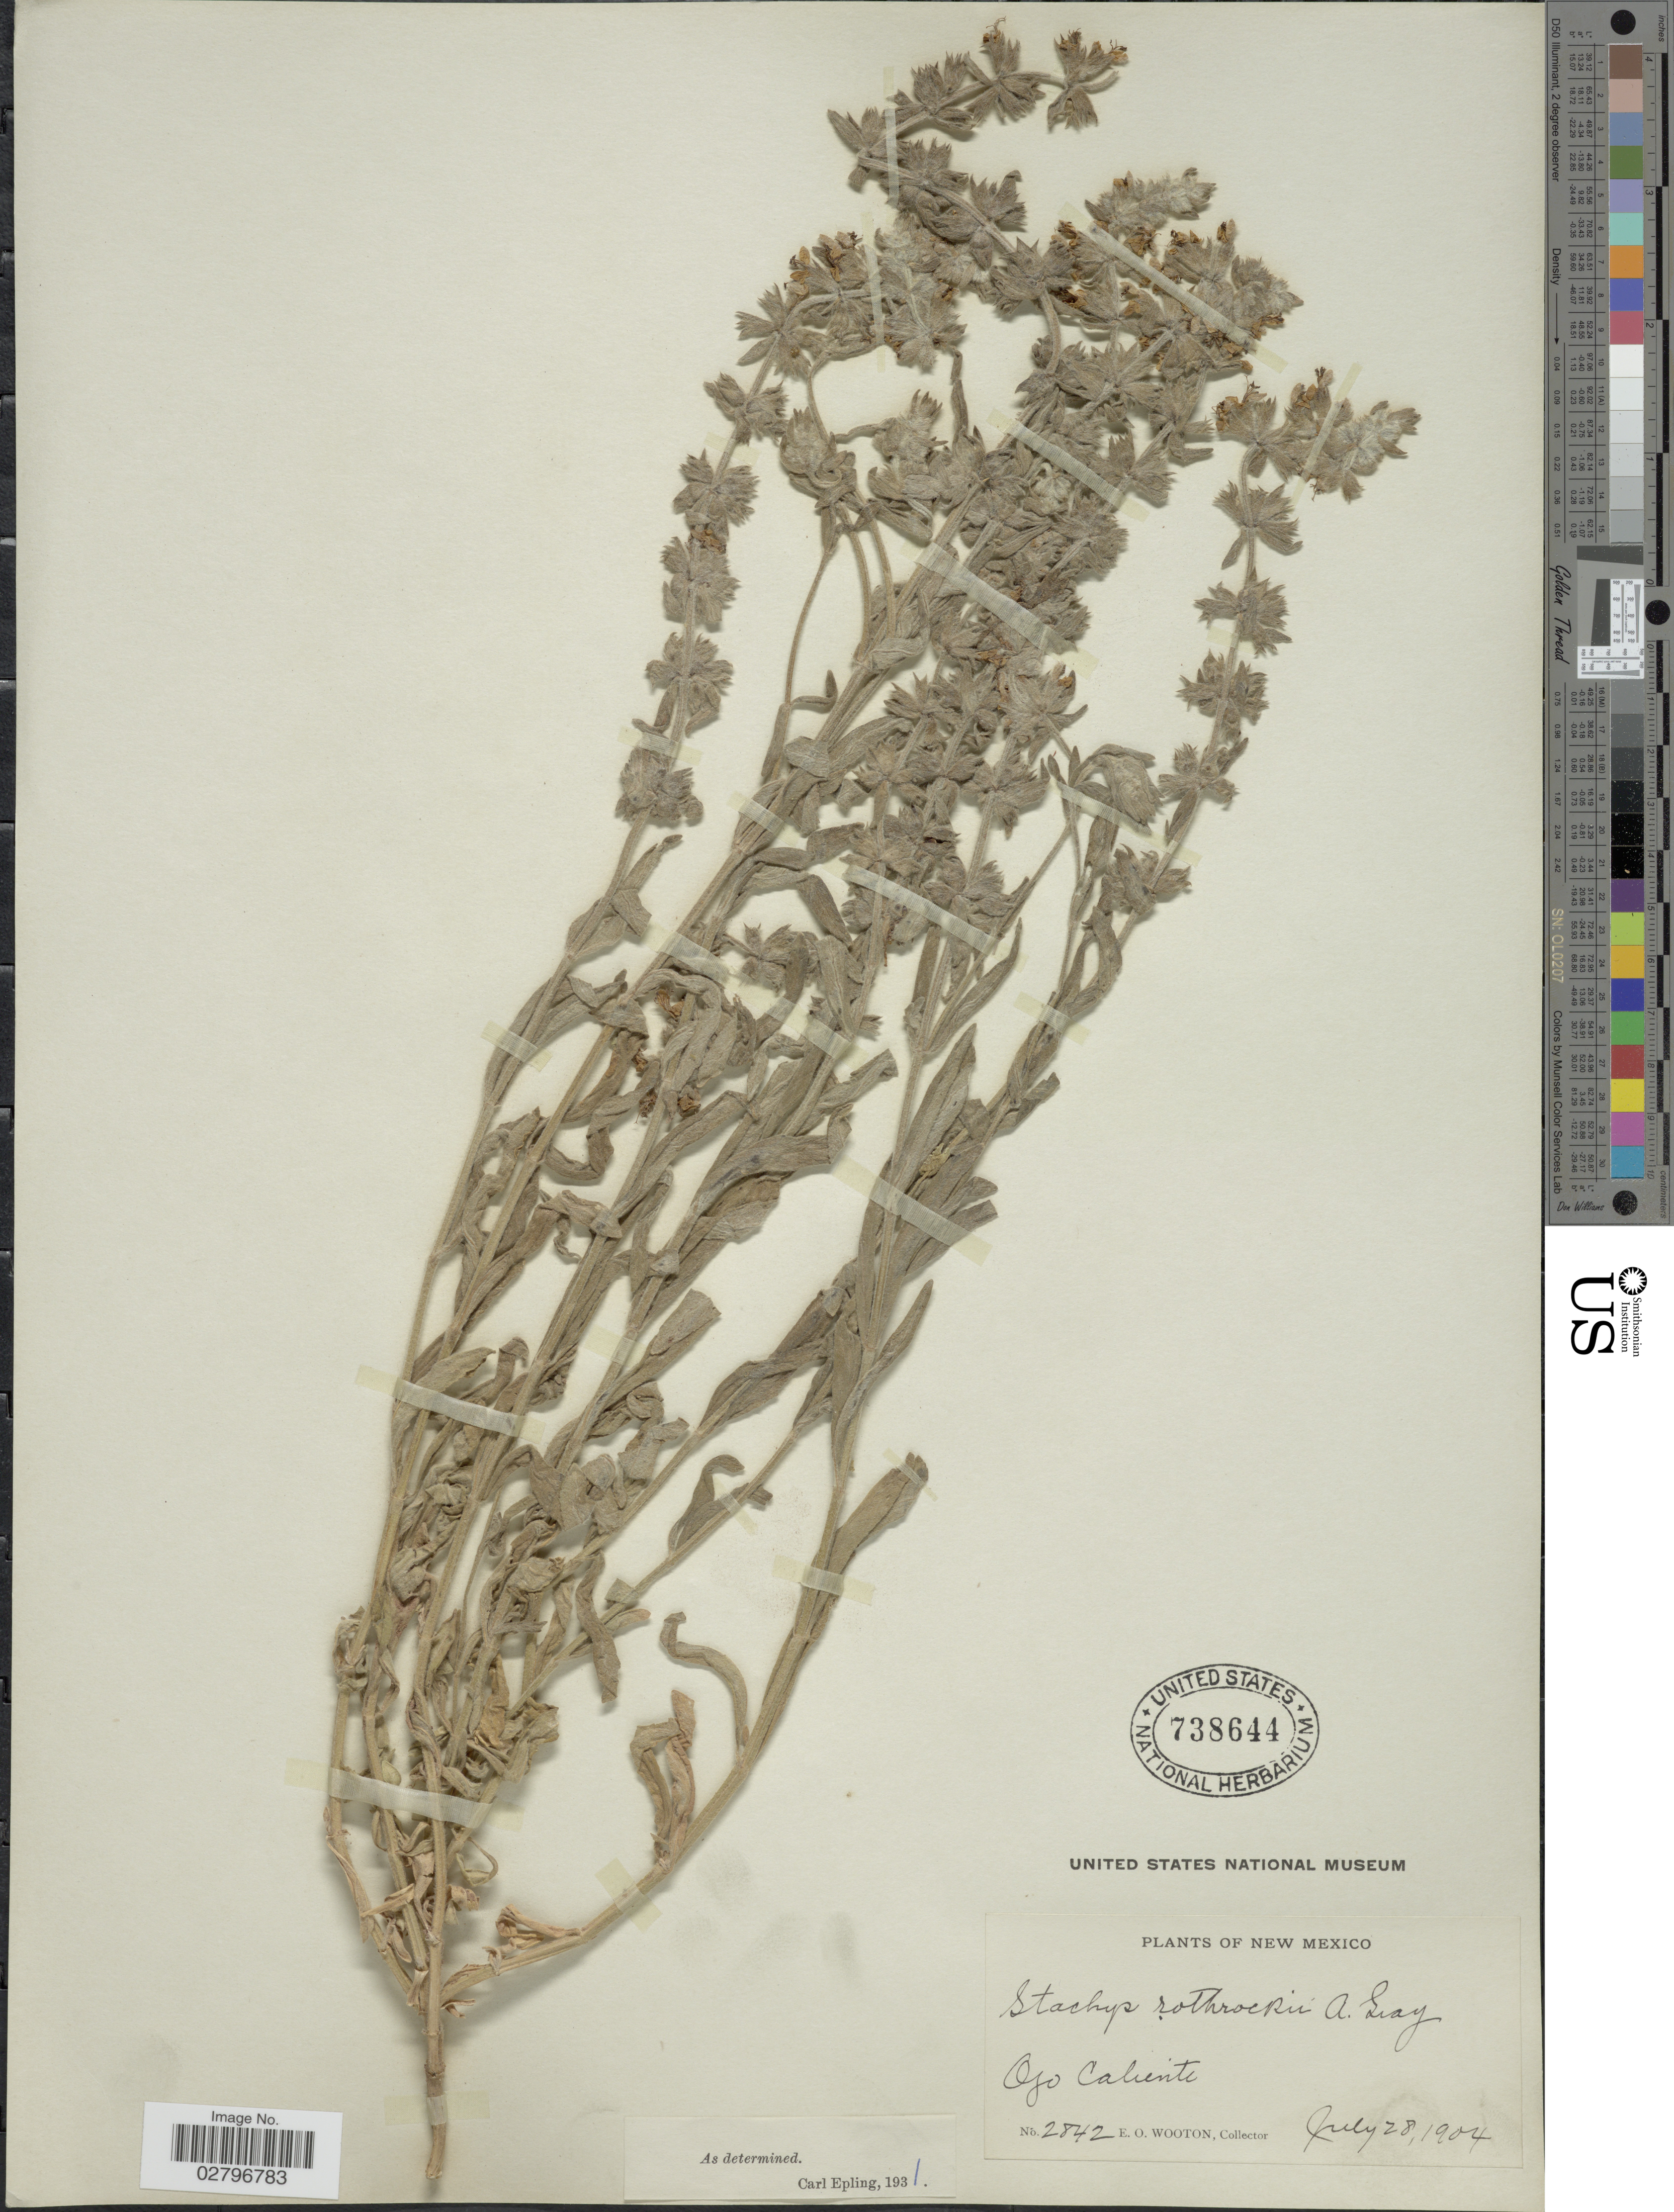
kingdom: Plantae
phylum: Tracheophyta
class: Magnoliopsida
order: Lamiales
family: Lamiaceae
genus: Stachys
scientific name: Stachys rothrockii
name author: A. Gray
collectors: E. O. Wooton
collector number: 2842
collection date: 1904-07-28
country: United States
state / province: New Mexico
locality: Ojo Caliente.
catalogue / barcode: US 738644